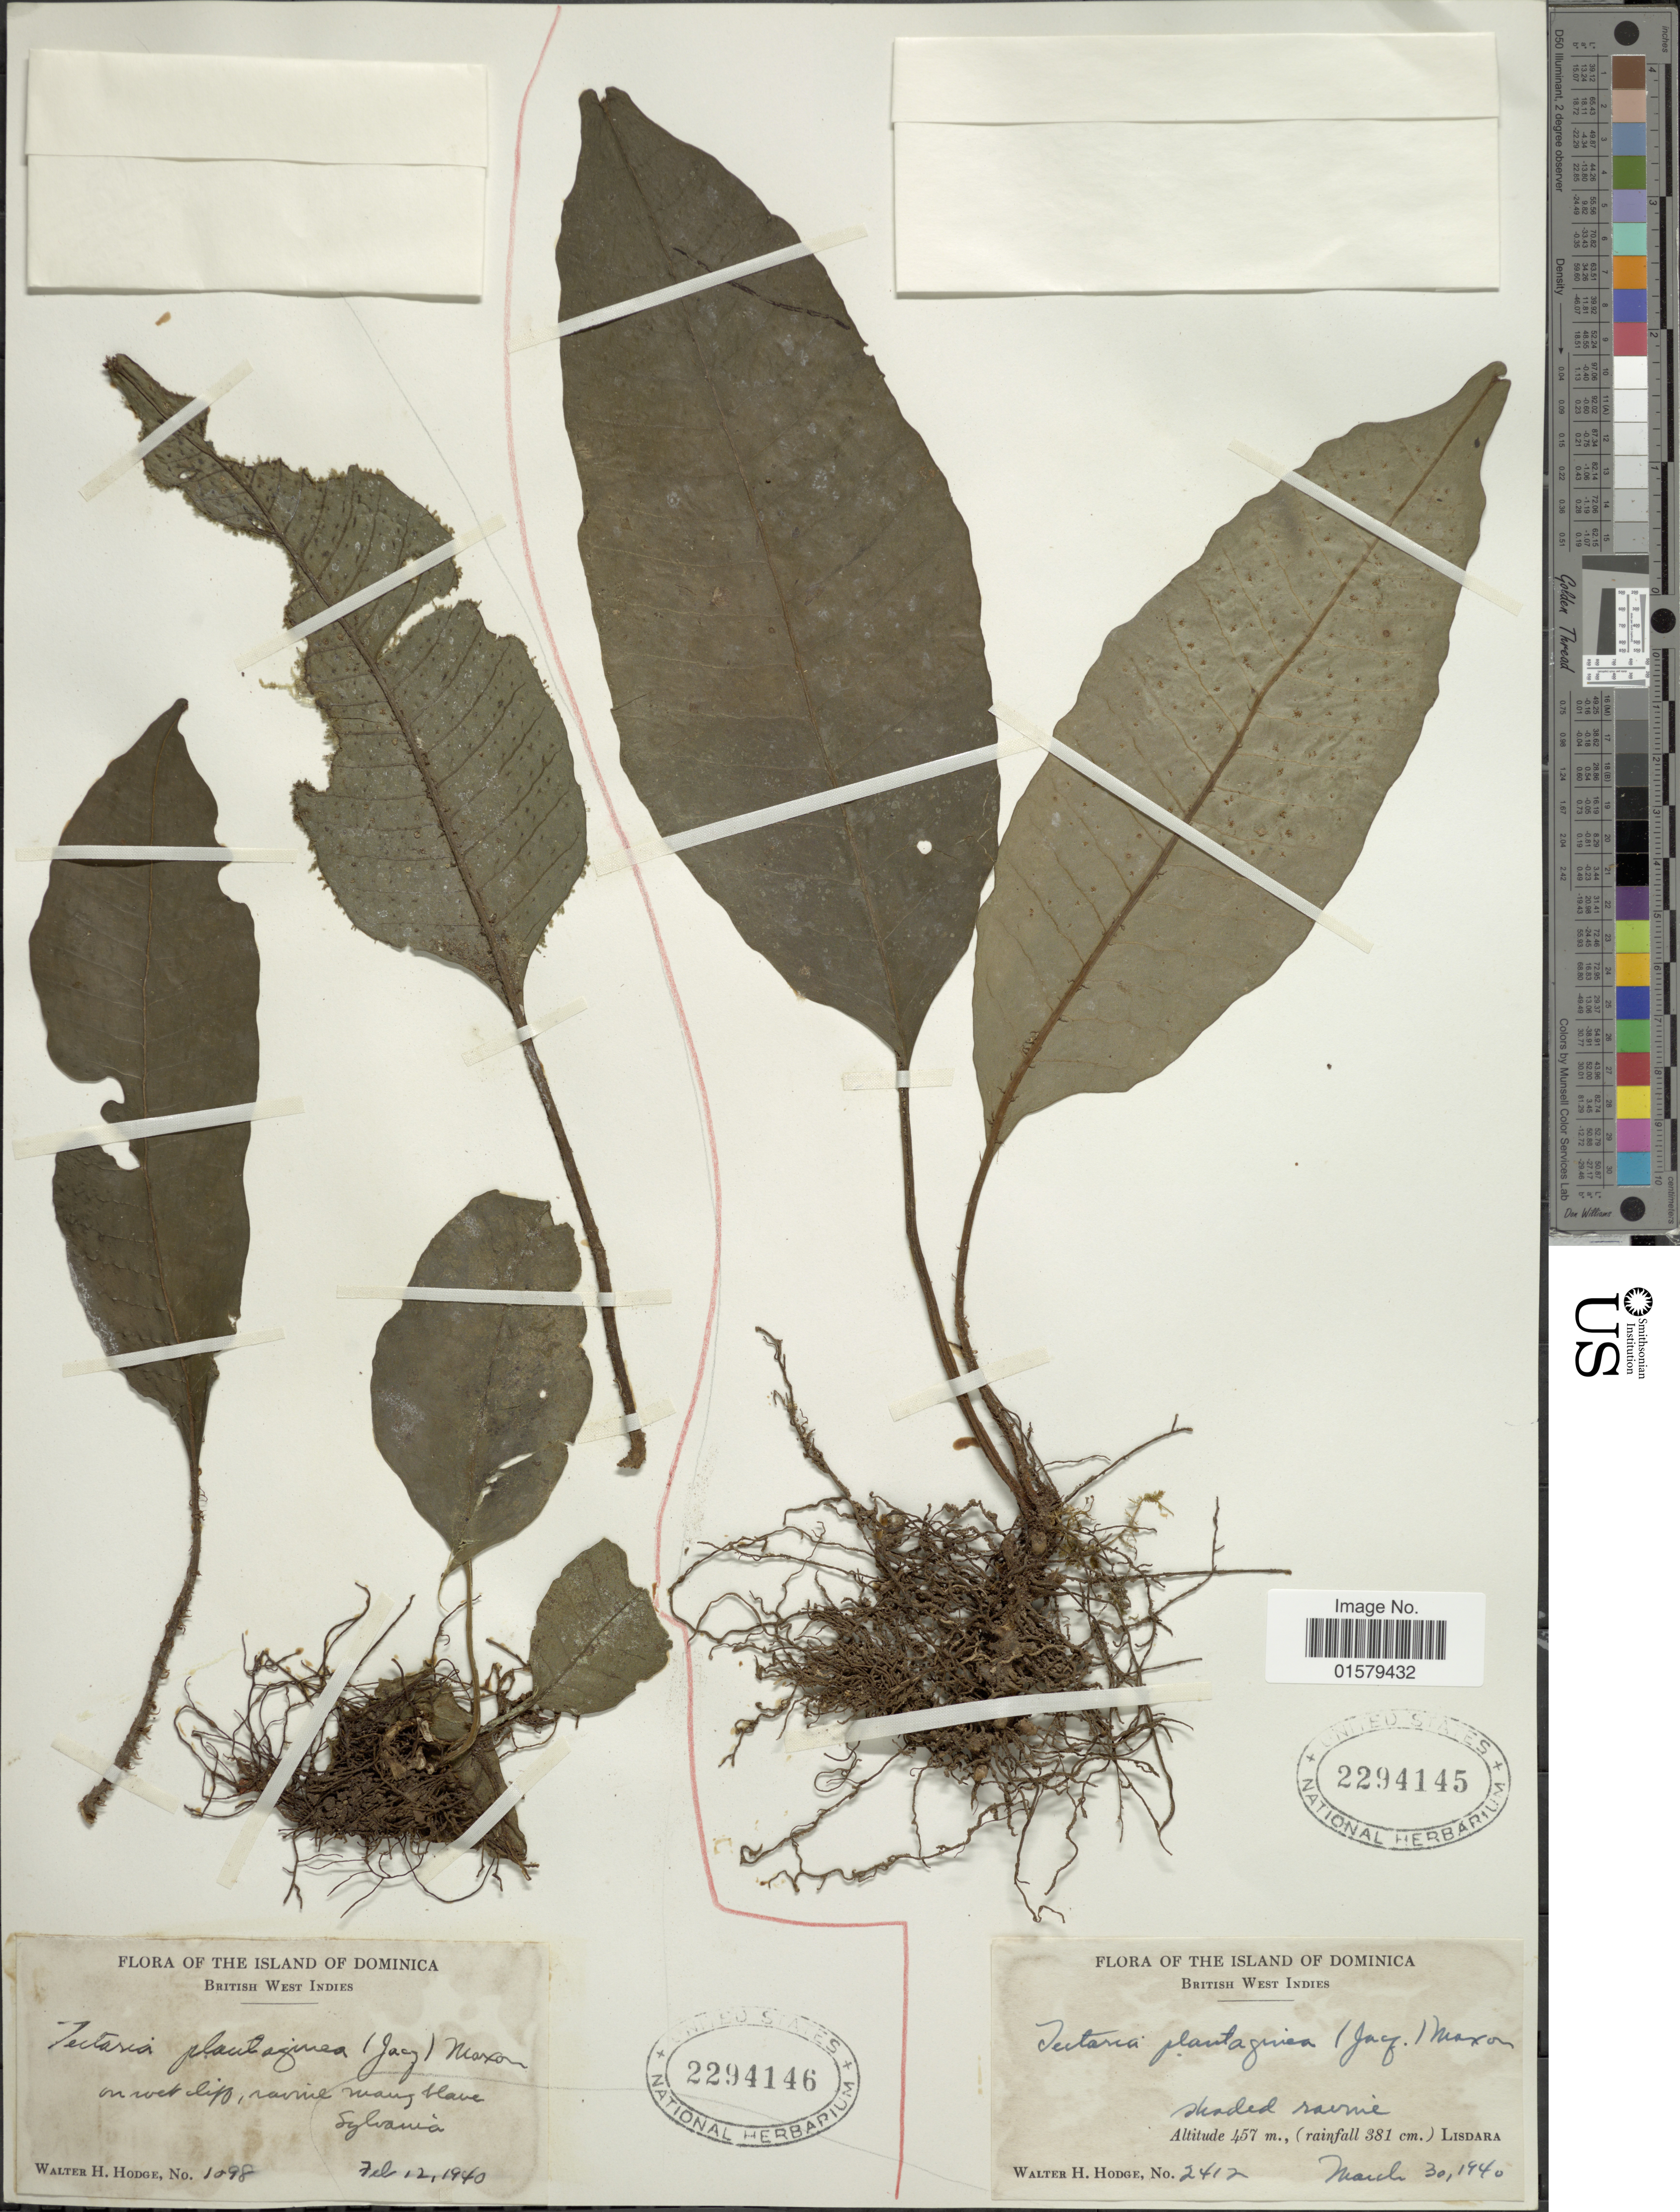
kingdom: Plantae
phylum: Tracheophyta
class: Polypodiopsida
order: Polypodiales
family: Tectariaceae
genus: Tectaria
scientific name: Tectaria plantaginea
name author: (Jacq.) Maxon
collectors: W. Hodge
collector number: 2412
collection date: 1940-03-30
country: Dominica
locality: Shaded ravine, Lisdara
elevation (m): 457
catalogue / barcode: US 2294145-2